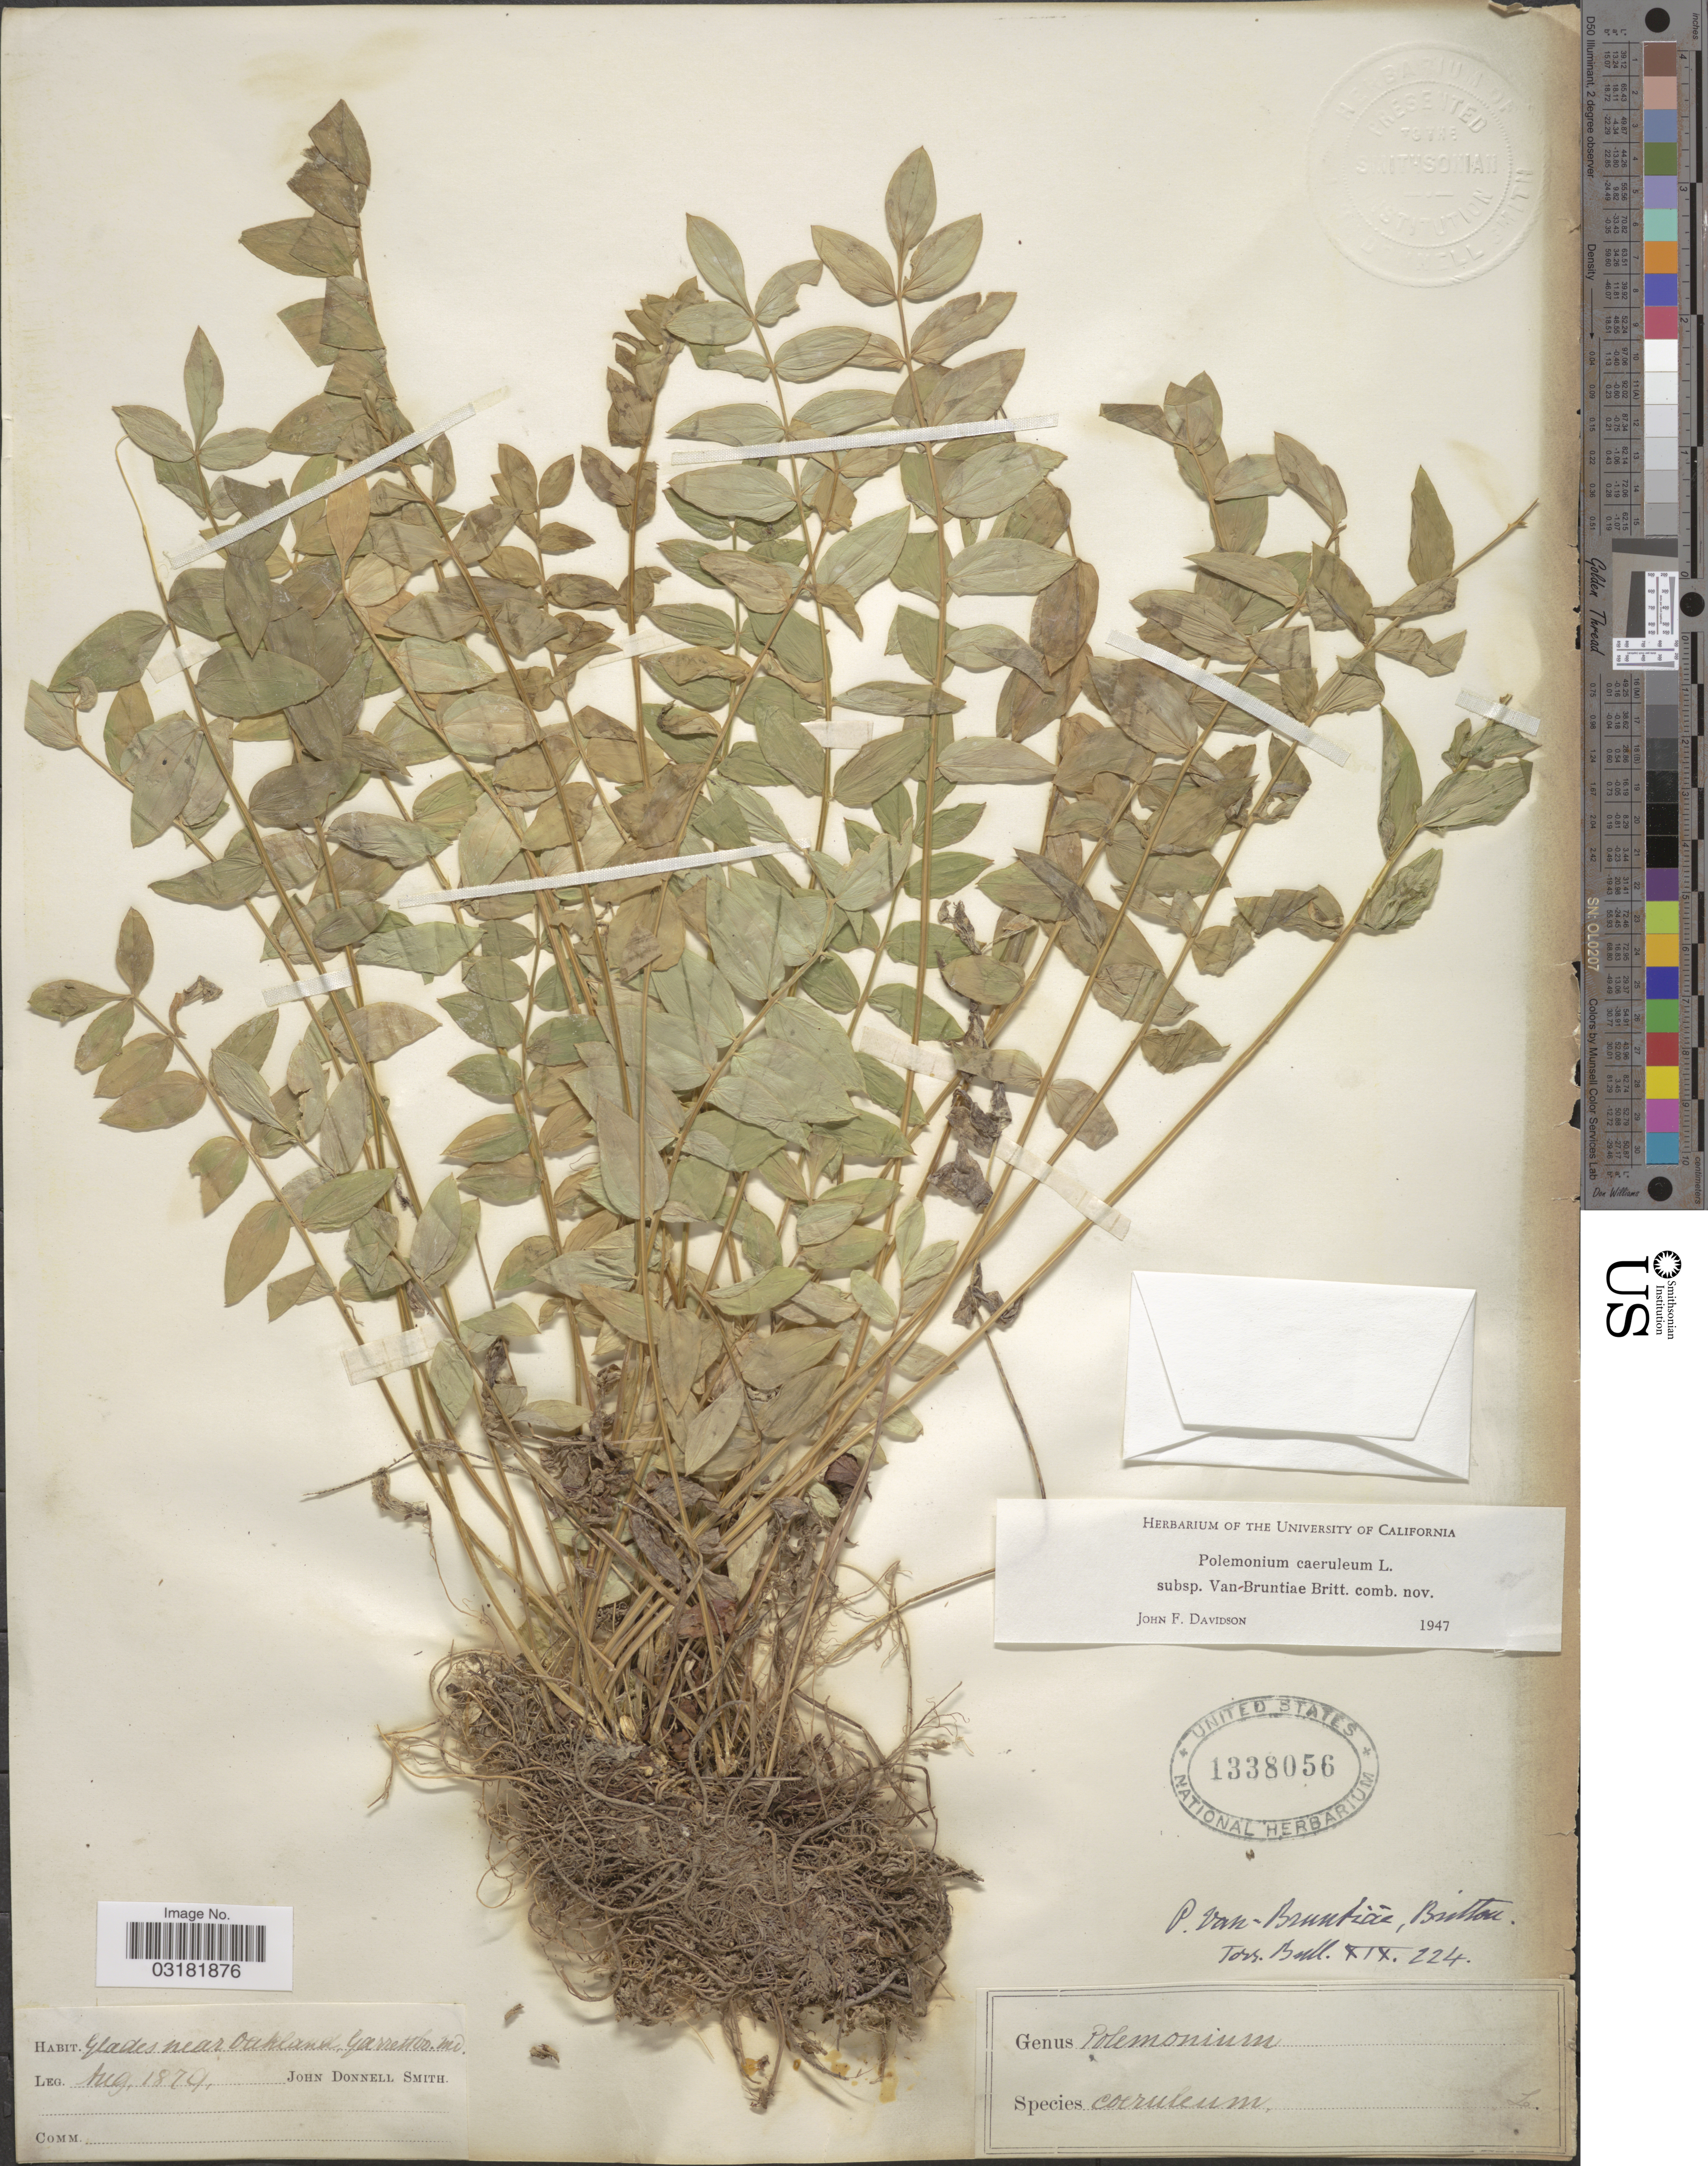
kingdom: Plantae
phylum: Tracheophyta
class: Magnoliopsida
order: Ericales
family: Polemoniaceae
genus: Polemonium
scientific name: Polemonium vanbruntiae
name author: Britton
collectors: J. Donnell Smith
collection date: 1879-08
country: United States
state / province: Maryland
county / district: Garrett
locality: Glades near Oakland, Garrett Co.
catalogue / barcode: US 1338056